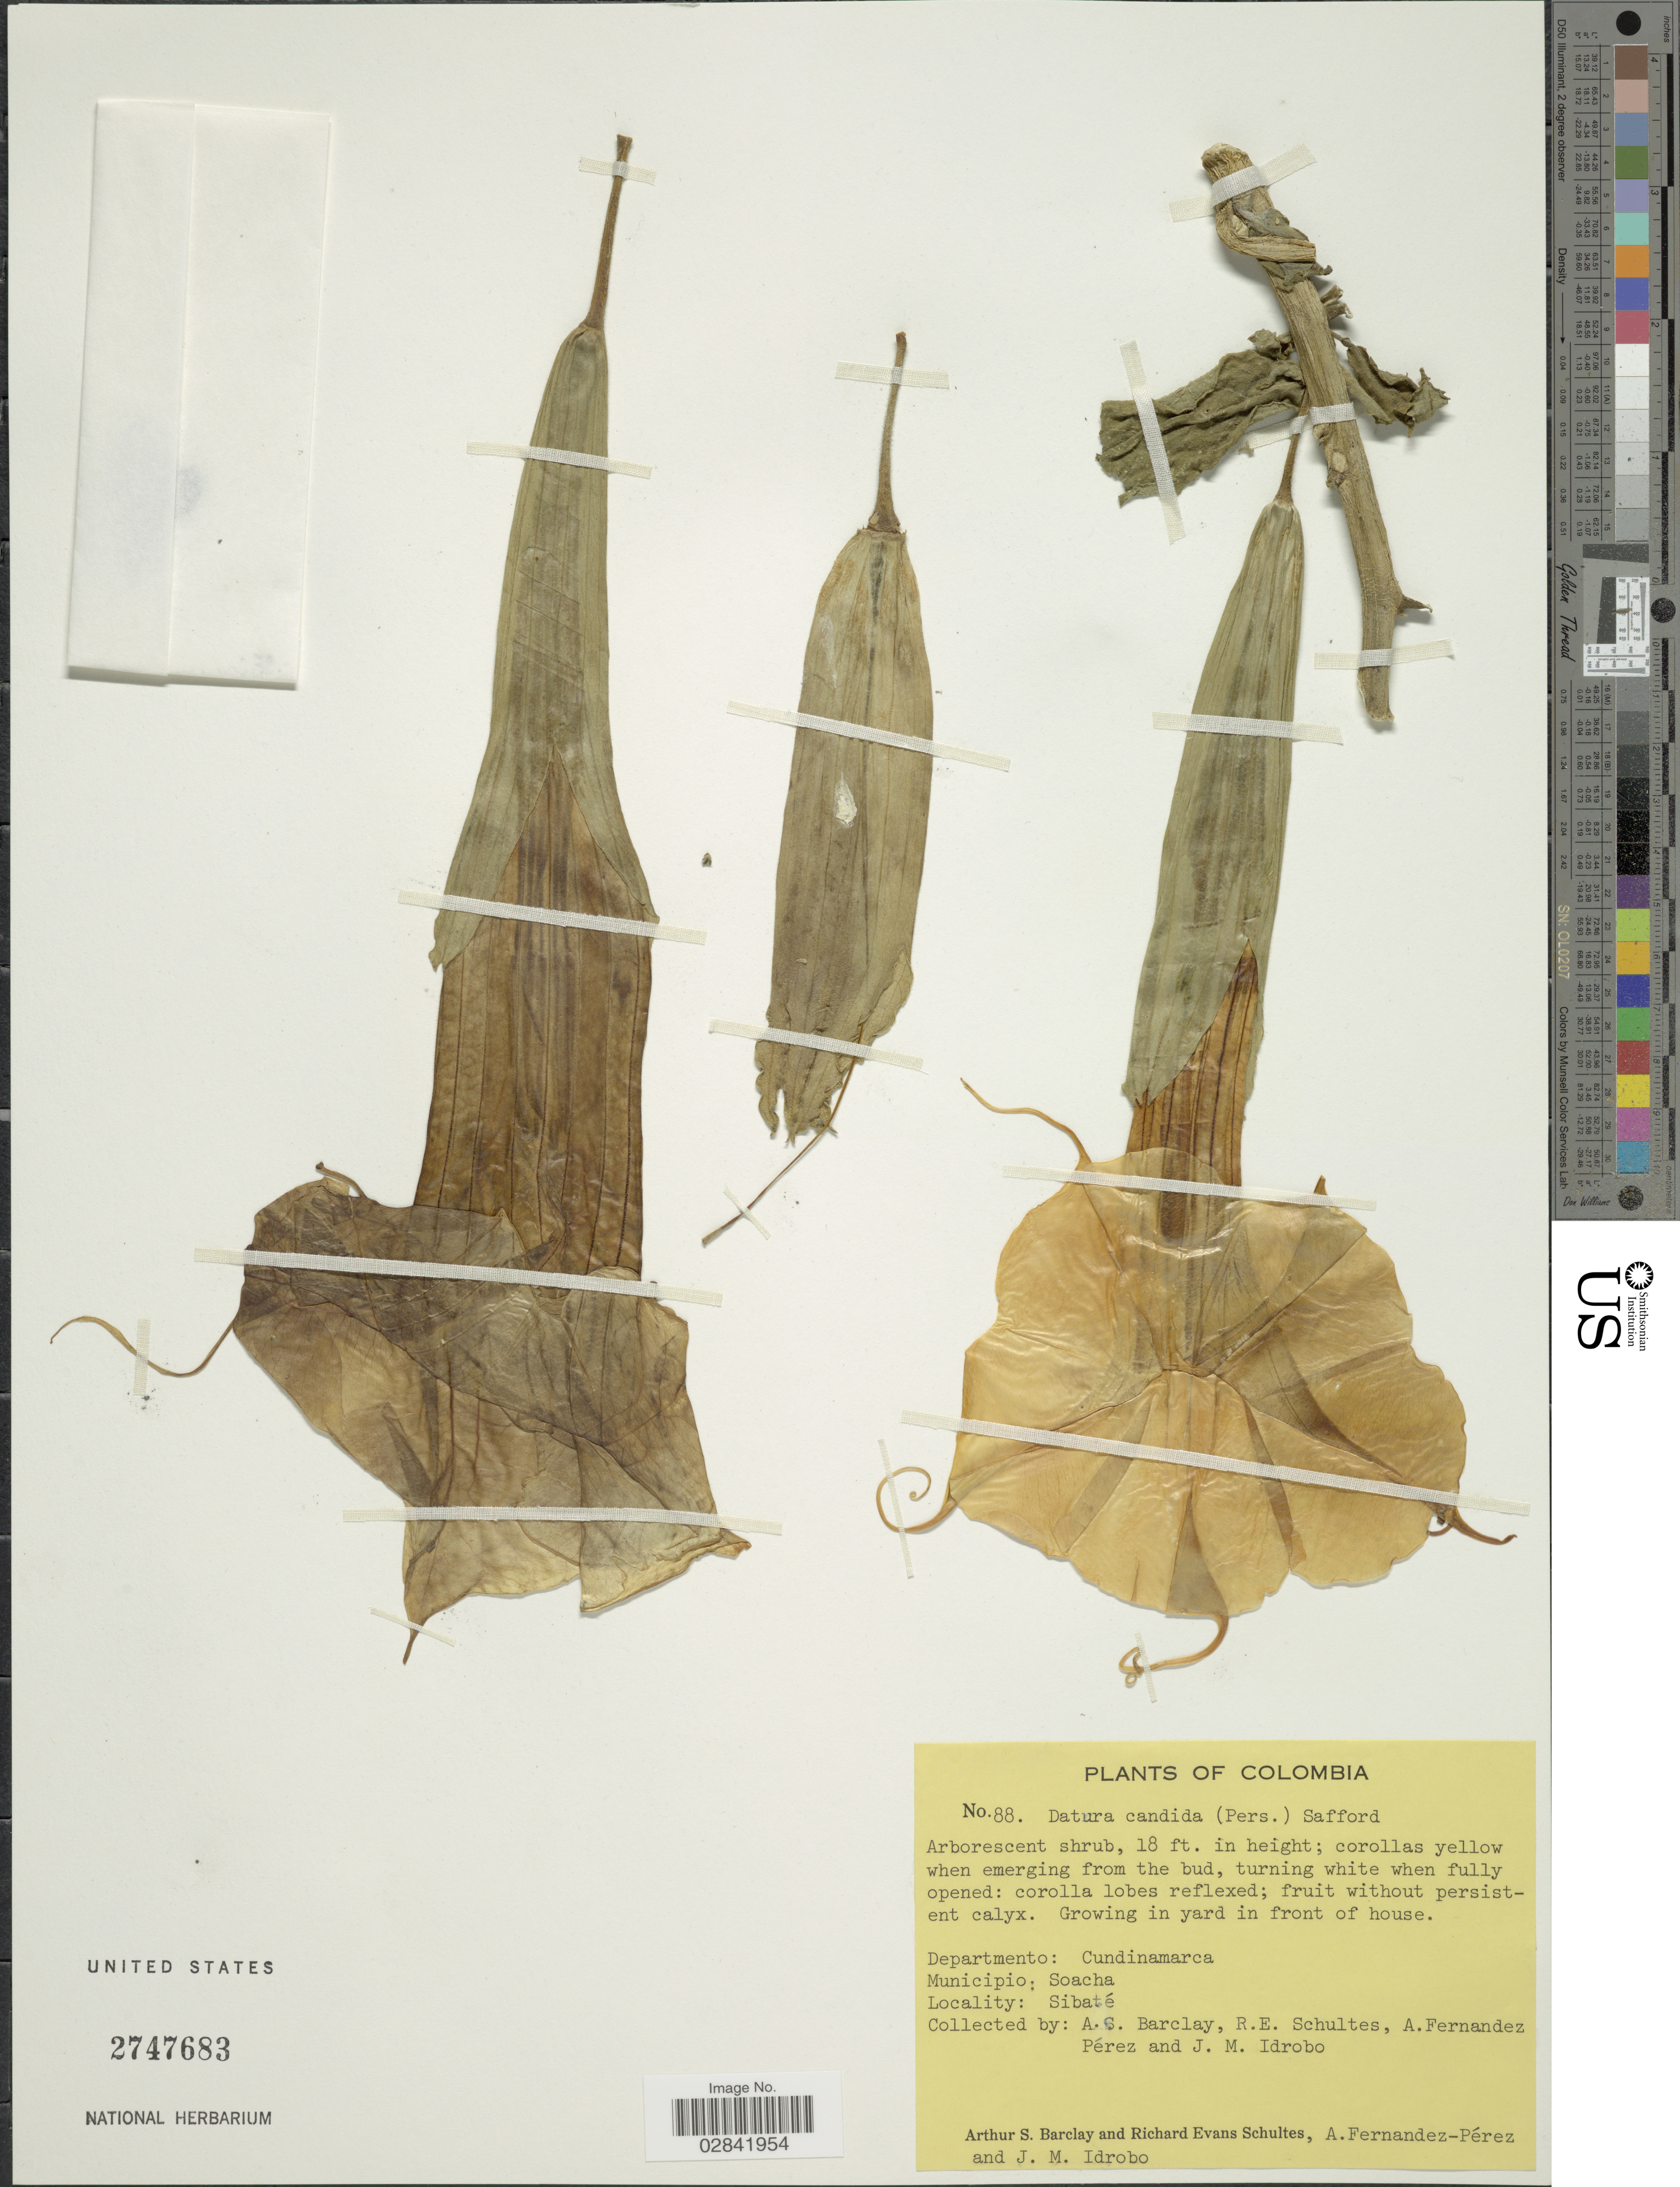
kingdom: Plantae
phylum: Tracheophyta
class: Magnoliopsida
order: Solanales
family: Solanaceae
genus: Brugmansia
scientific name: Brugmansia x candida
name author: Pers.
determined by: (US) Smithsonian Institution - National Museum of Natural History - Department of Botany (UNITED STATES)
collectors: A. S. Barclay, R. E. Schultes, A. Fernández-Pérez & J. M. Idrobo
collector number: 88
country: Colombia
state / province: Cundinamarca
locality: Departmento: Cundinamarca, Municipio: Soacha, Sibaté.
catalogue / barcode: US 2747683